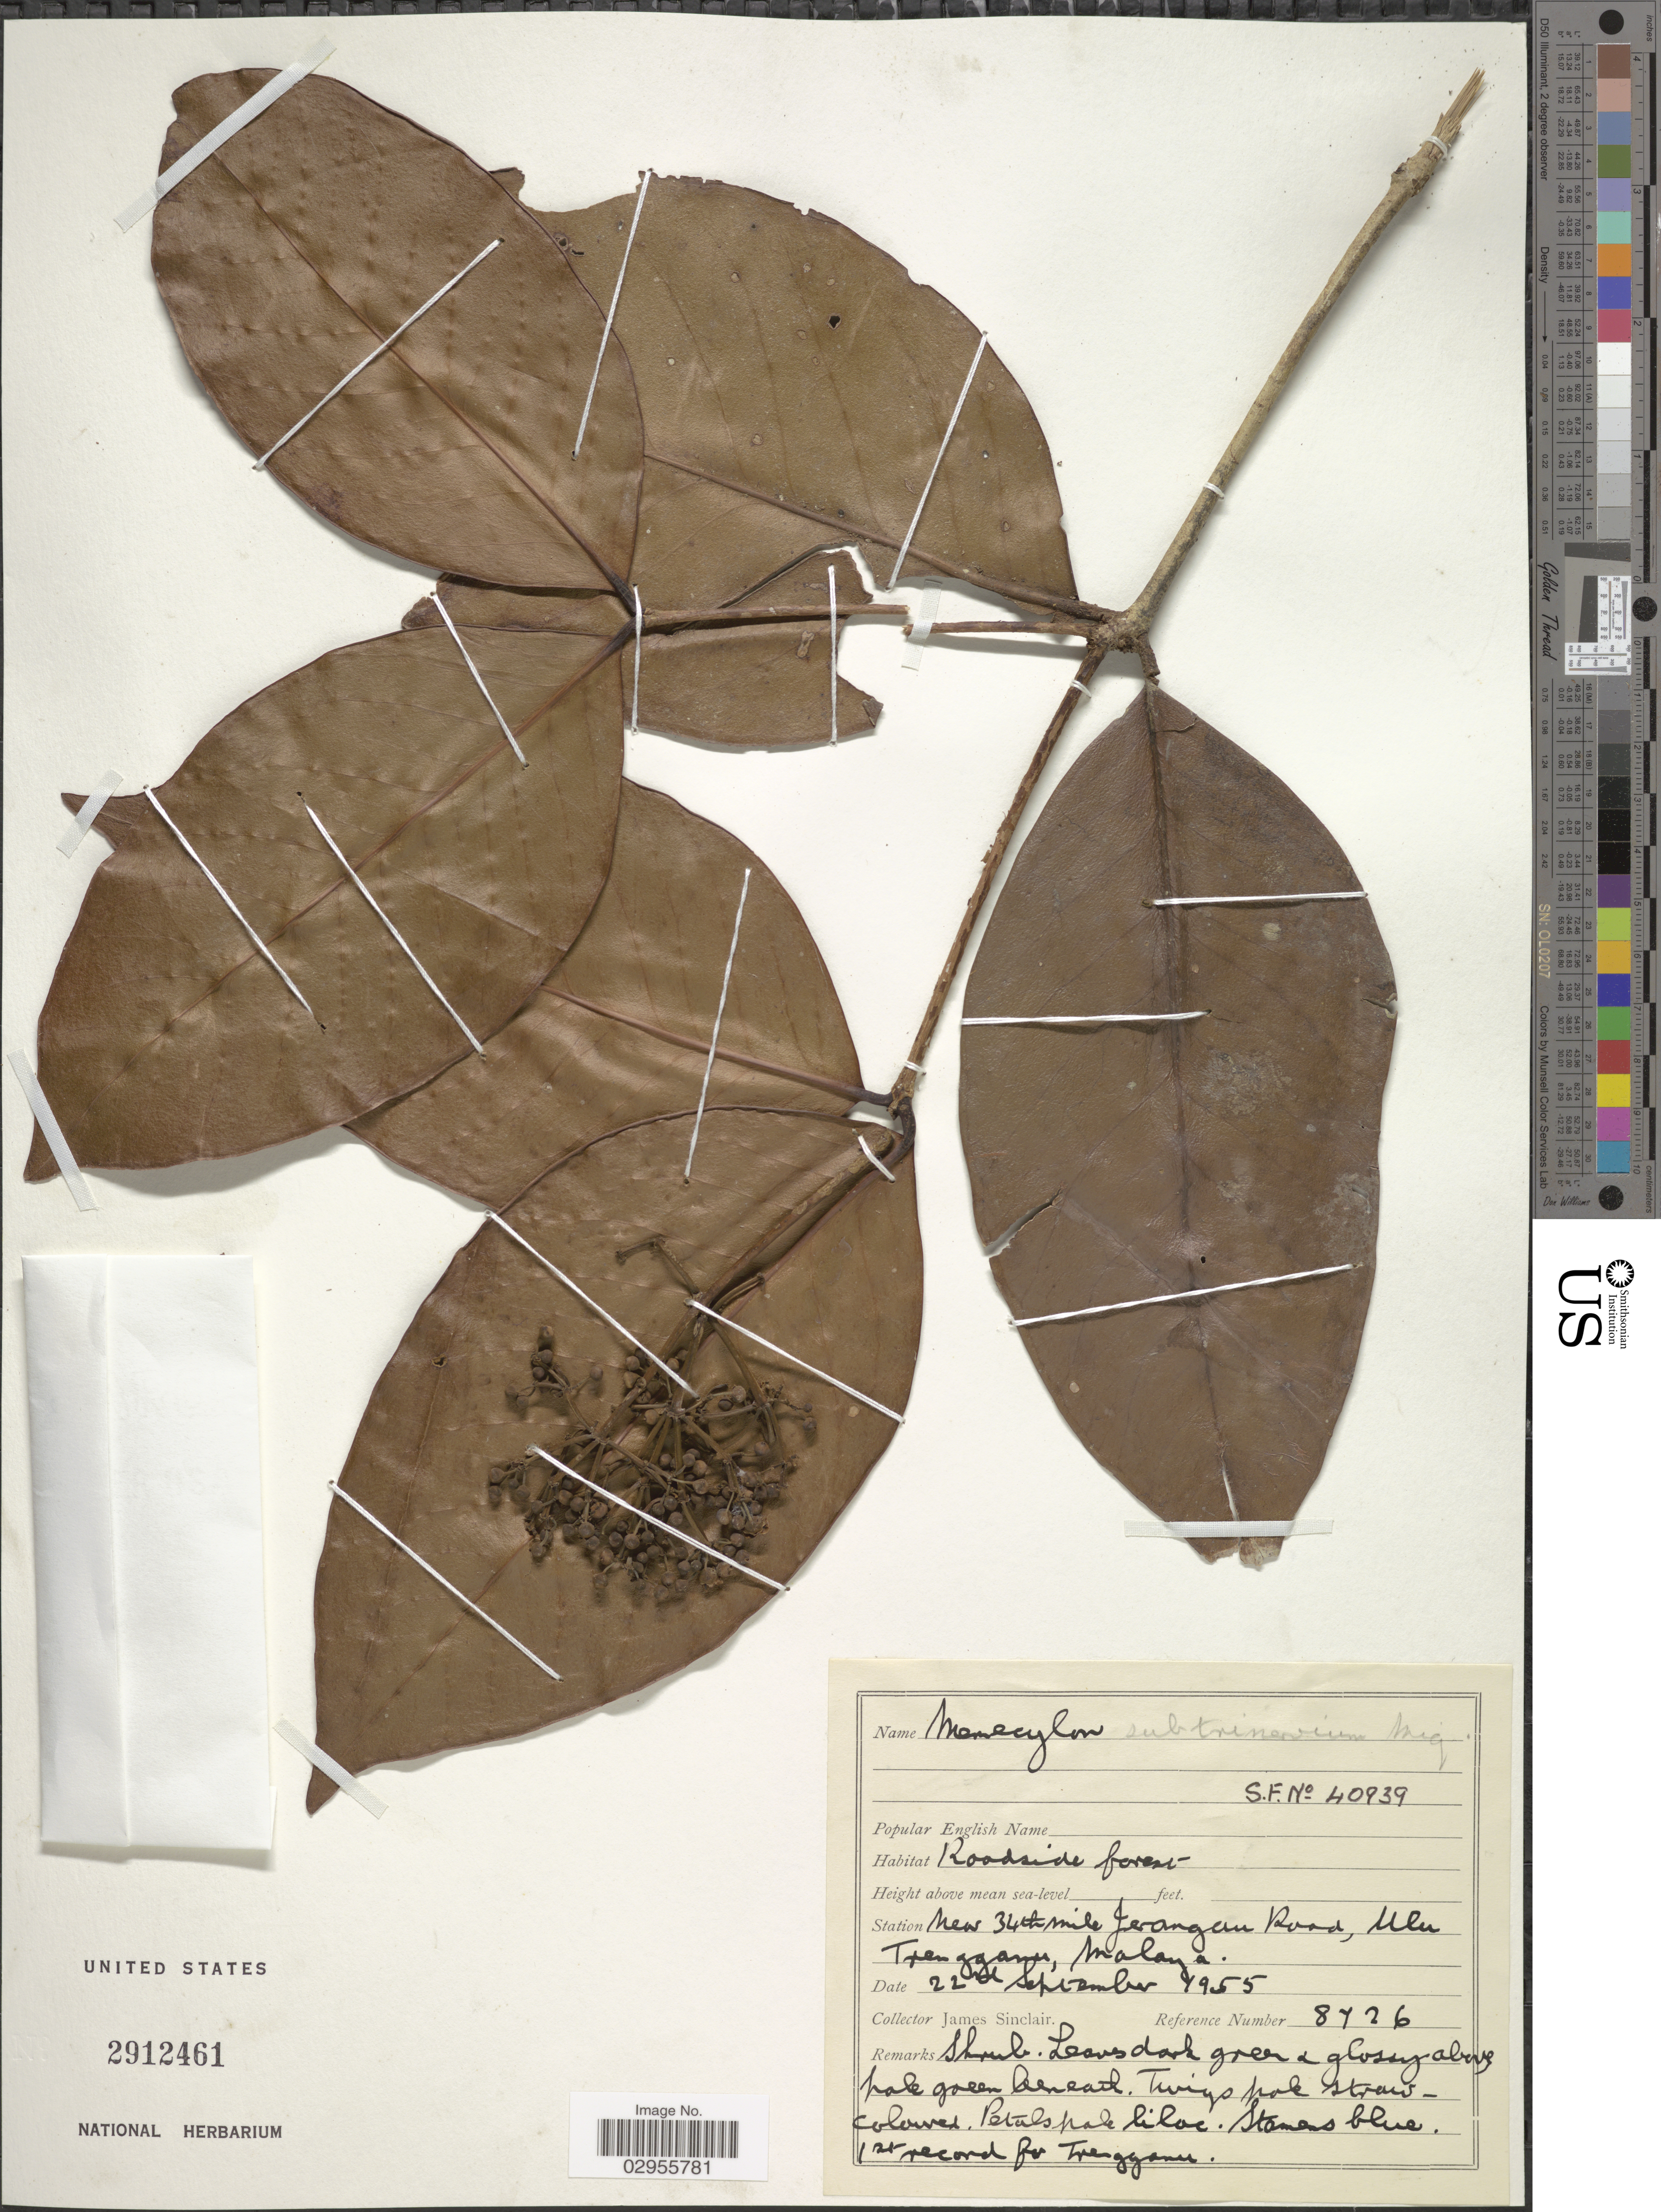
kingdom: Plantae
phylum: Tracheophyta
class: Magnoliopsida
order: Myrtales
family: Melastomataceae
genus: Memecylon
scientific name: Memecylon subtrinervium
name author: Miq.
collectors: J. Sinclair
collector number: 8726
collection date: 1955-09-22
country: Malaysia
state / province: Terengganu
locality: Station Near 34th mile Jerangau Road, Hulu Terengganu, Malaya.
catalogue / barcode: US 2912461